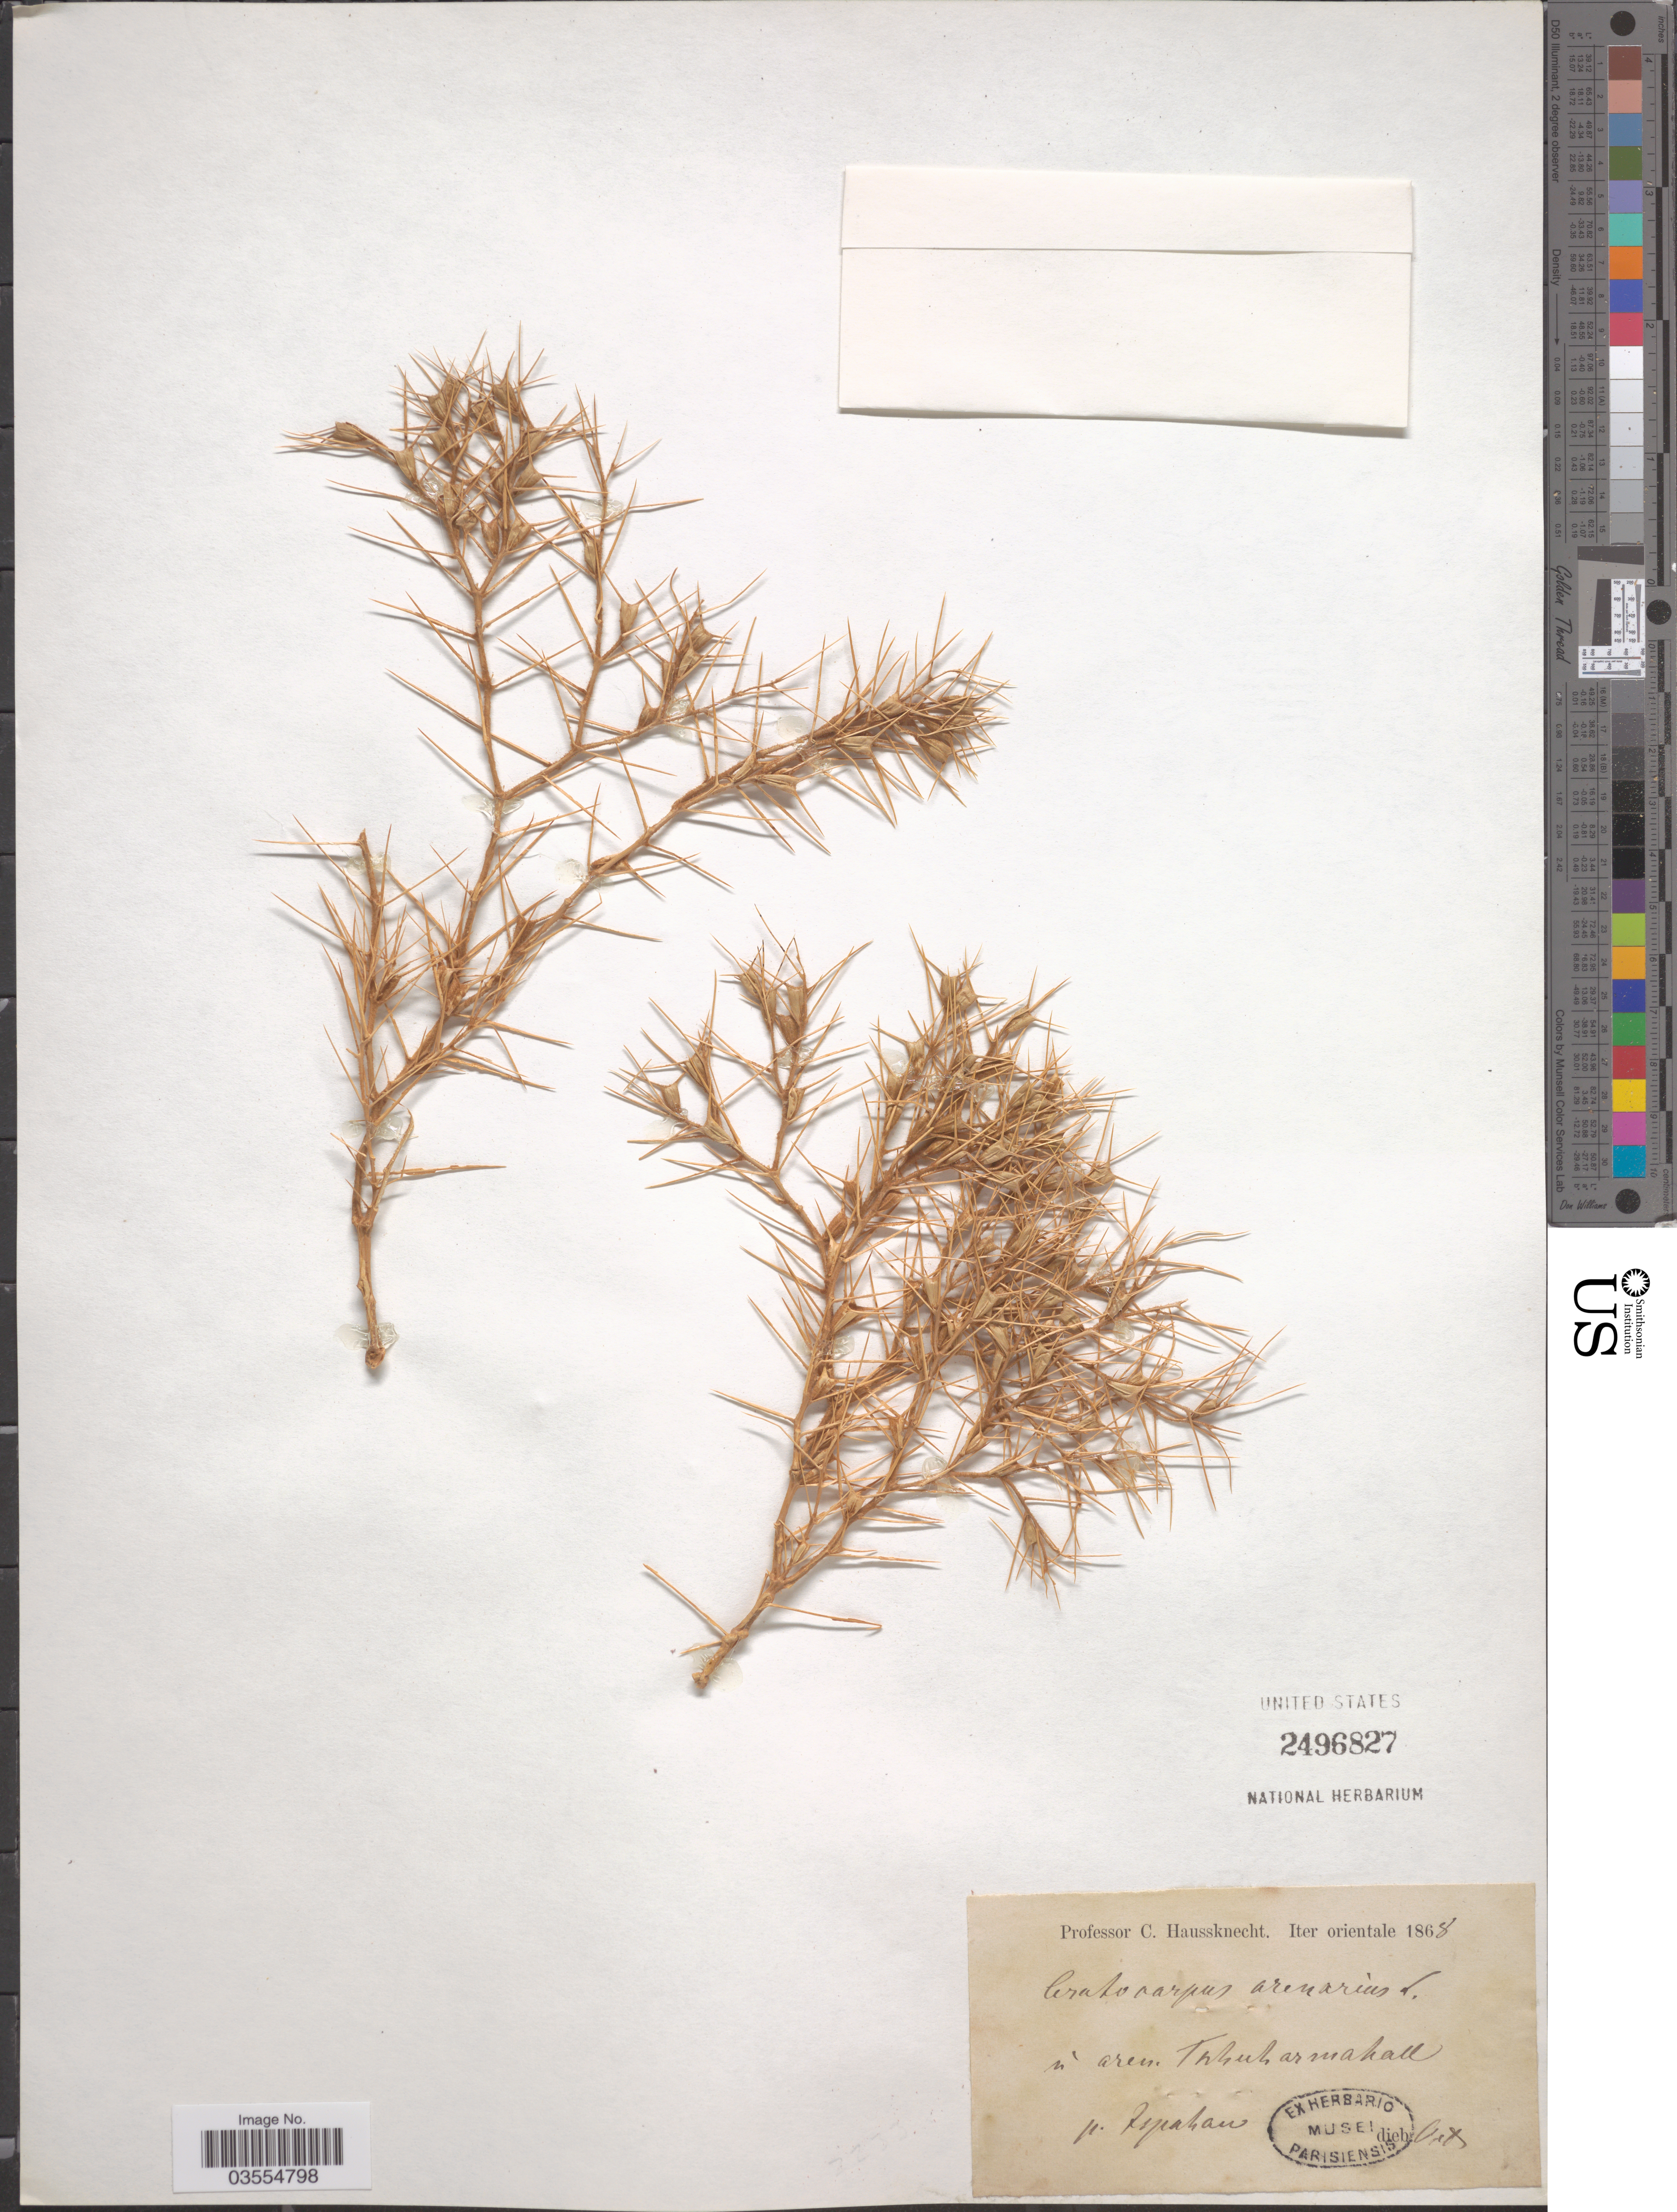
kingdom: Plantae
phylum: Tracheophyta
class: Magnoliopsida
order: Caryophyllales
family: Amaranthaceae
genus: Ceratocarpus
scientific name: Ceratocarpus arenarius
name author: L.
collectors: C. Haussknecht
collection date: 1868-10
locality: Iter orientale. In aren. Thukharmahall [interpreted] p. Zipahan [interpreted].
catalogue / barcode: US 2496827